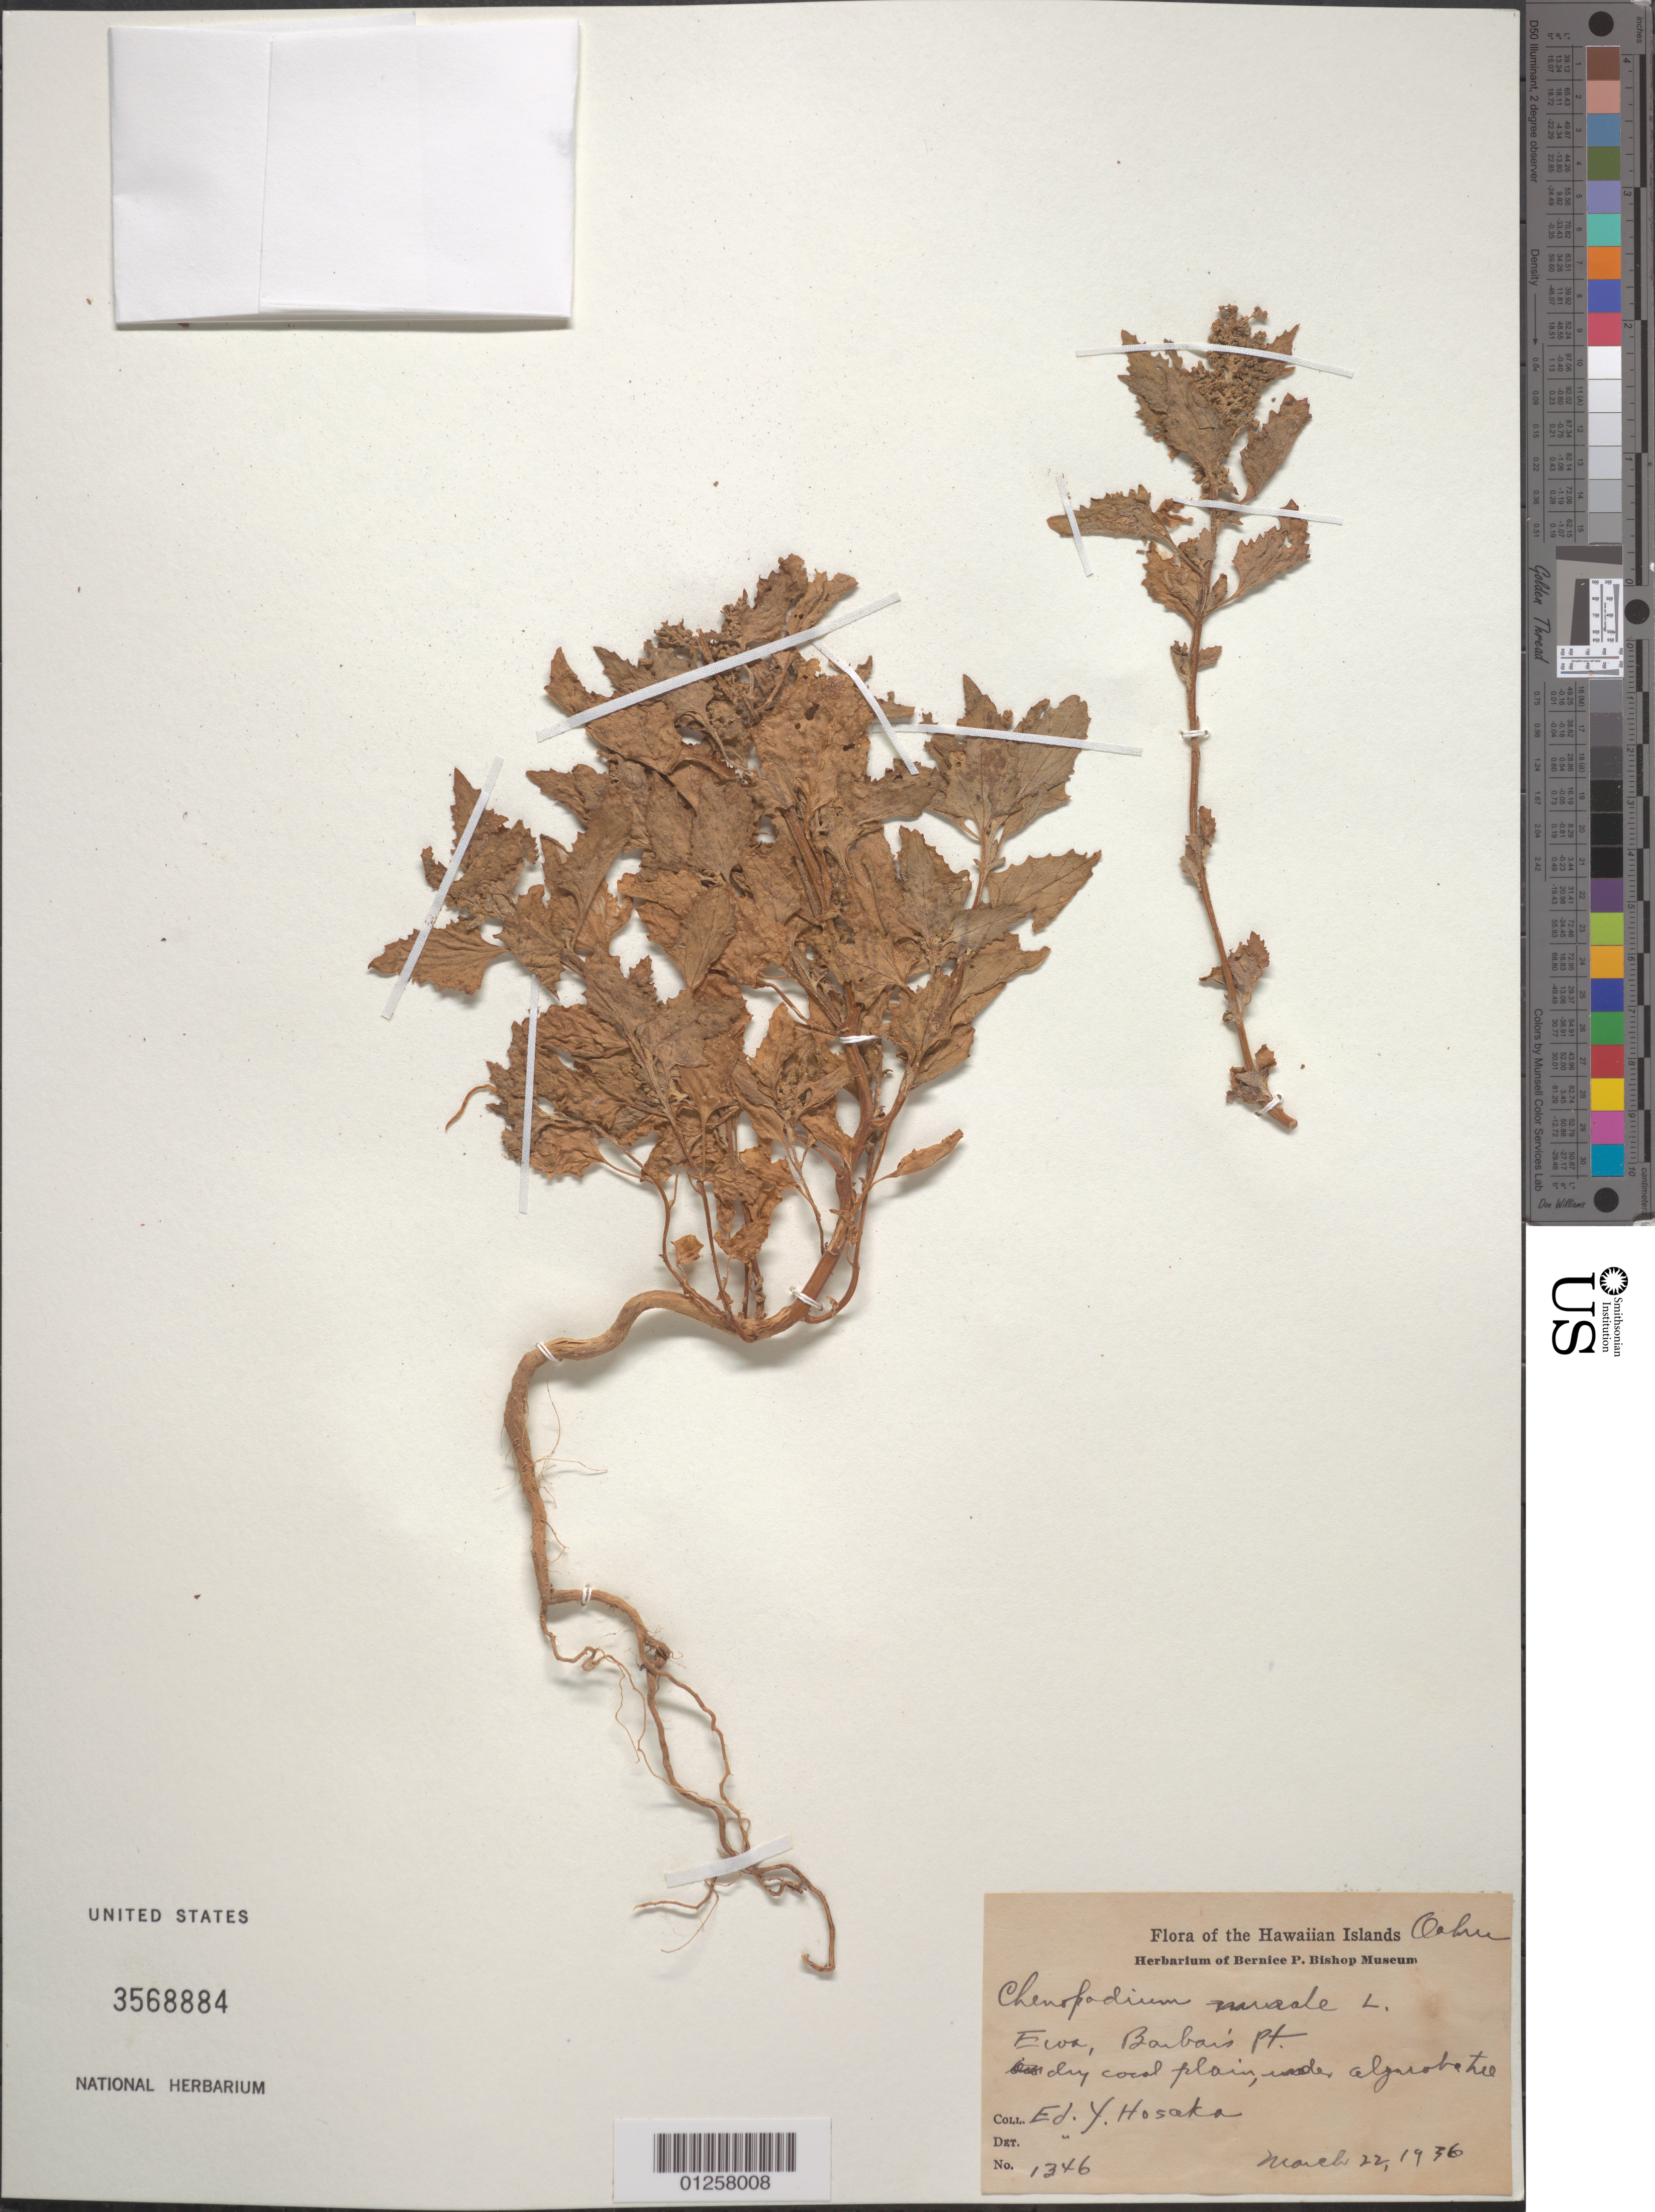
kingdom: Plantae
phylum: Tracheophyta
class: Magnoliopsida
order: Caryophyllales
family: Amaranthaceae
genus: Chenopodiastrum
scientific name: Chenopodiastrum murale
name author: (L.) S. Fuentes et al.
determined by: Wagner, W. L., (BOT), Smithsonian Institution - National Museum of Natural History (UNITED STATES)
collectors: E. Y. Hosaka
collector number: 1346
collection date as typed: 22 Mar 1936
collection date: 1936-03-22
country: United States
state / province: Hawaii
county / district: Honolulu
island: Oahu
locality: Ewa, Barbers Point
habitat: Dry cool plain, algaroba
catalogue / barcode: US 3568884